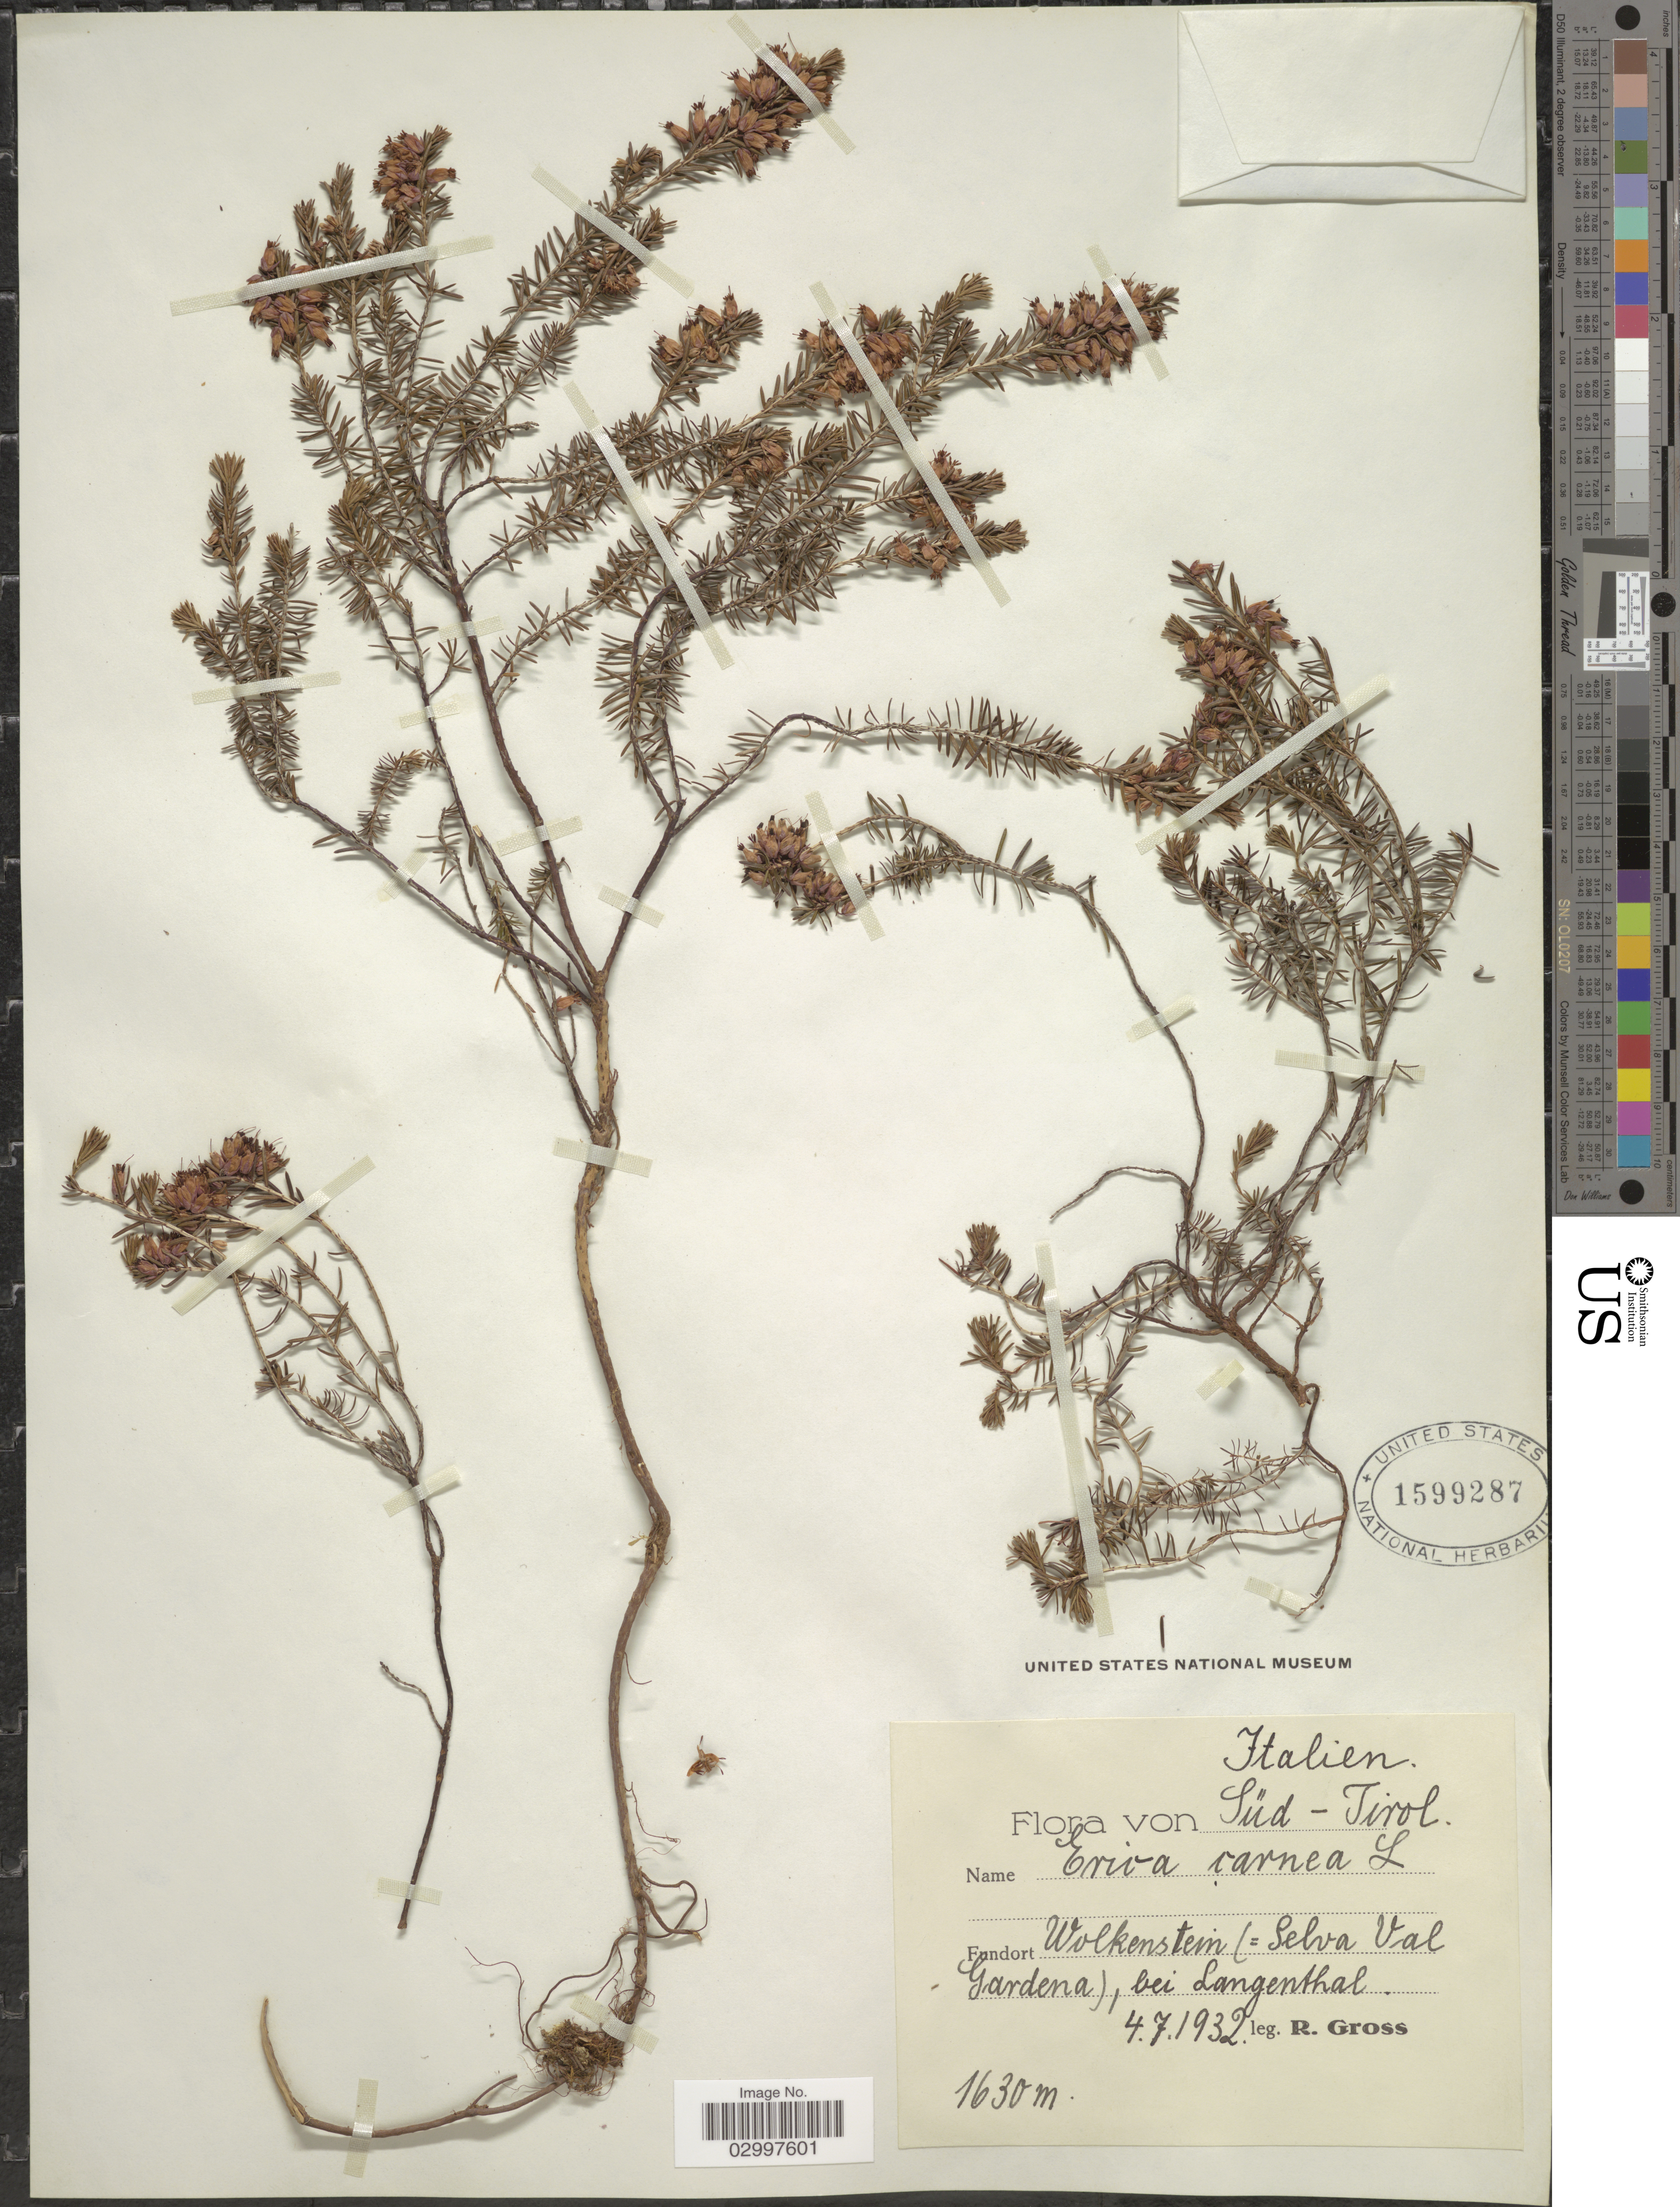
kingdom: Plantae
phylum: Tracheophyta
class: Magnoliopsida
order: Ericales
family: Ericaceae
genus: Erica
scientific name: Erica carnea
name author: L.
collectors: R. Gross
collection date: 1932-07-04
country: Italy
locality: Italien. Süd-Tirol. Wolkenstein (=Selva Val Gardena), bei Langenthal.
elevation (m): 1630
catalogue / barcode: US 1599287